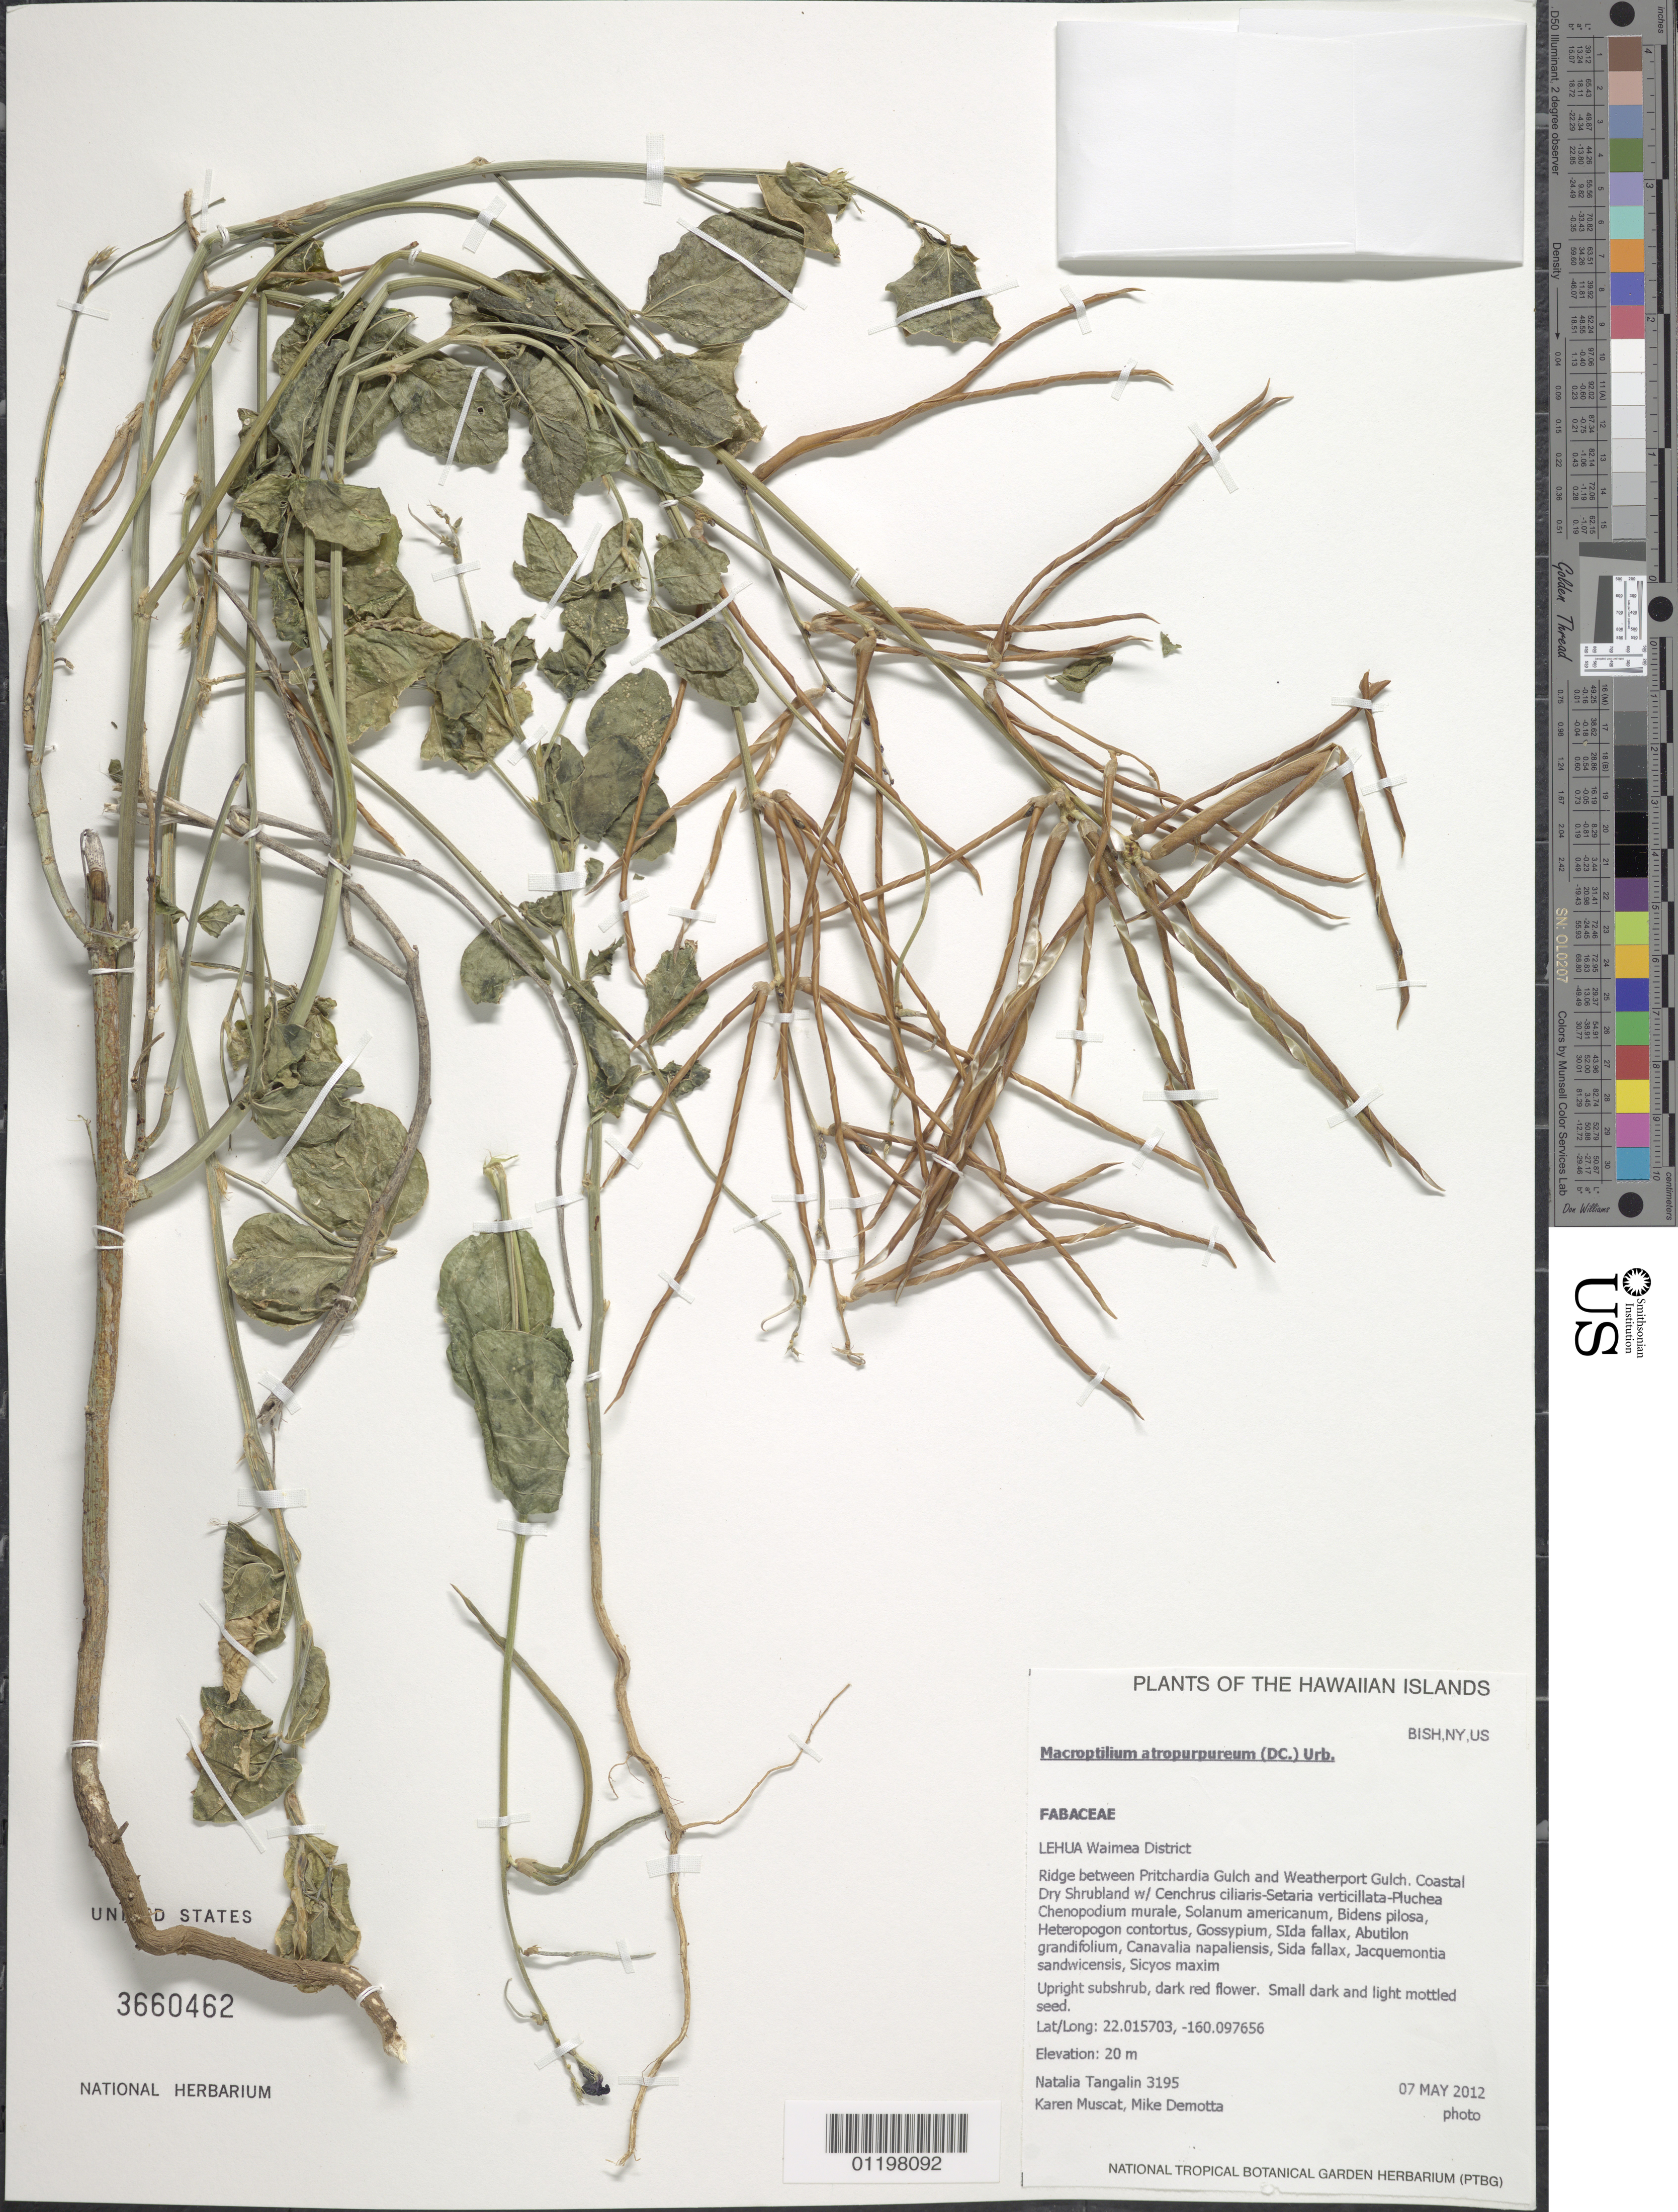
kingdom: Plantae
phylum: Tracheophyta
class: Magnoliopsida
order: Fabales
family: Fabaceae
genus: Macroptilium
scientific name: Macroptilium atropurpureum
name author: (DC.) Urb.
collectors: N. Tangalin, K. Muscat & M. DeMotta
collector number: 3195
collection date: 2012-05-07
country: United States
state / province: Hawaii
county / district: Kauai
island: Lehua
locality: Ridge between Pritchardia Gulch and Weatherport Gulch.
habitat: Coastal dry shrubland.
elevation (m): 20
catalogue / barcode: US 3660462